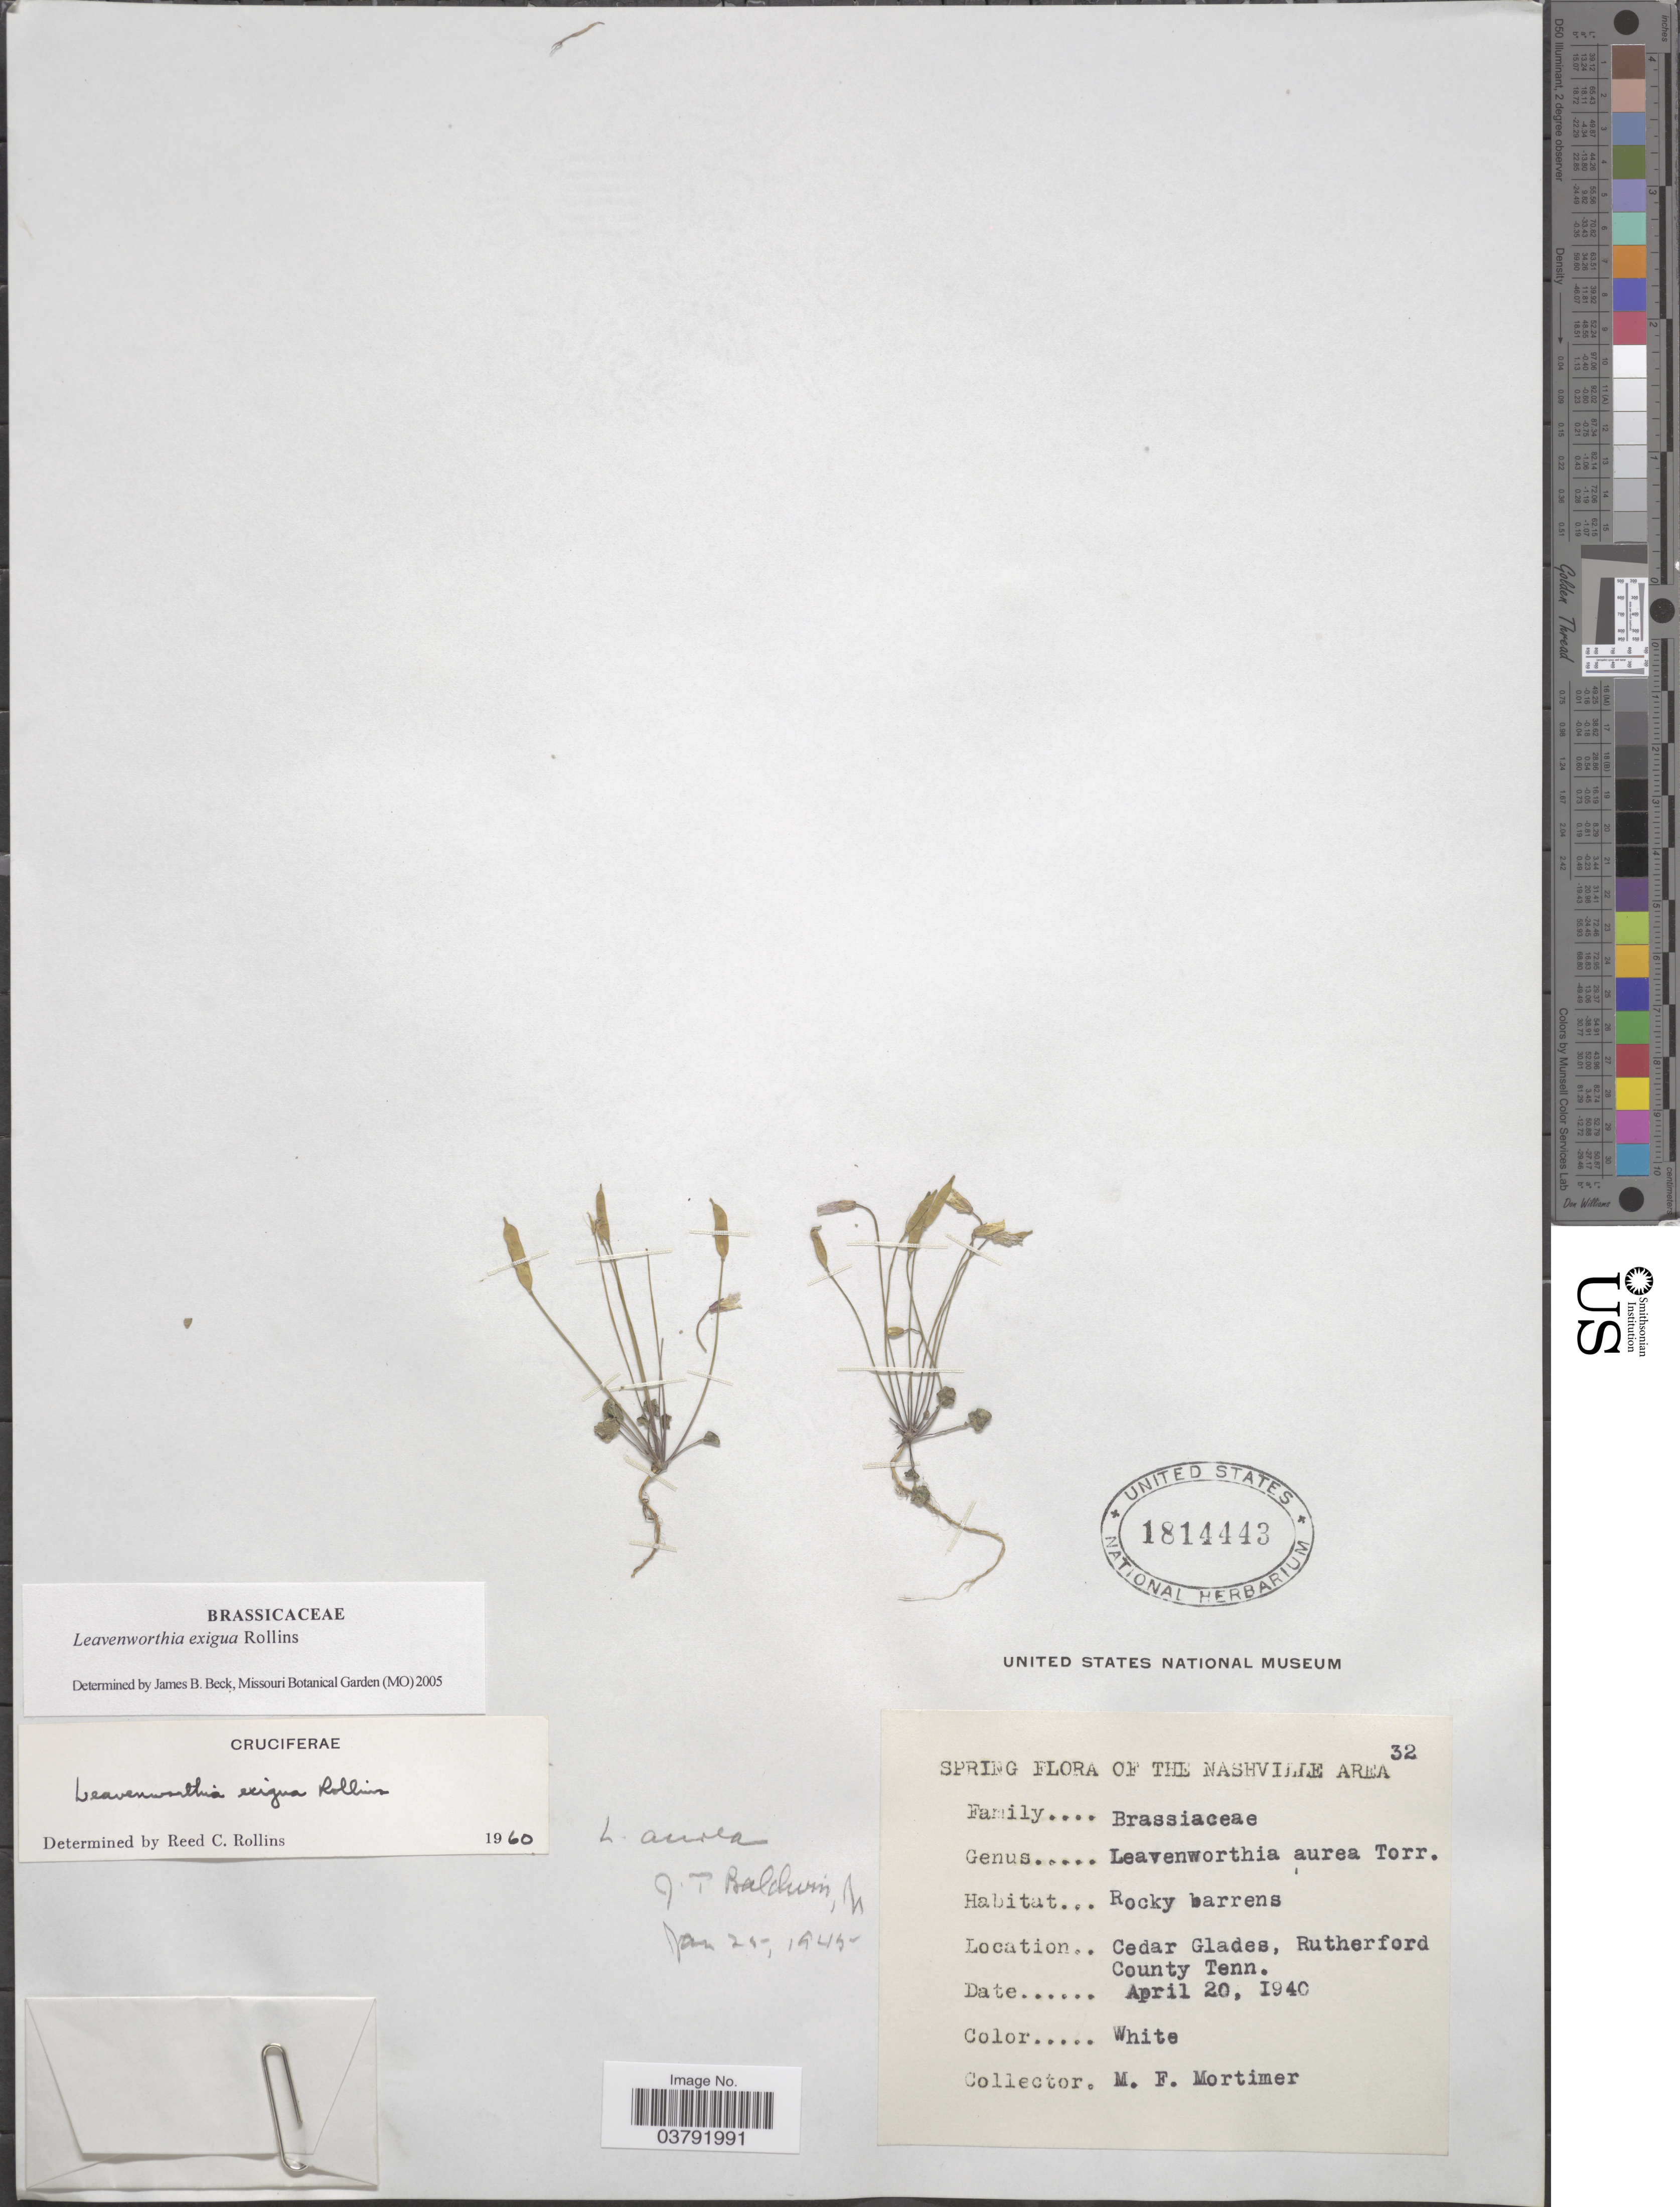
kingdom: Plantae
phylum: Tracheophyta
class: Magnoliopsida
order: Brassicales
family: Brassicaceae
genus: Leavenworthia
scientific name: Leavenworthia exigua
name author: Rollins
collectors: M. Mortimer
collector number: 32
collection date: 1940-04-20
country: United States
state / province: Tennessee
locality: The Nashville Area. Cedar Glades, Rutherford County.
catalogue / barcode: US 1814443